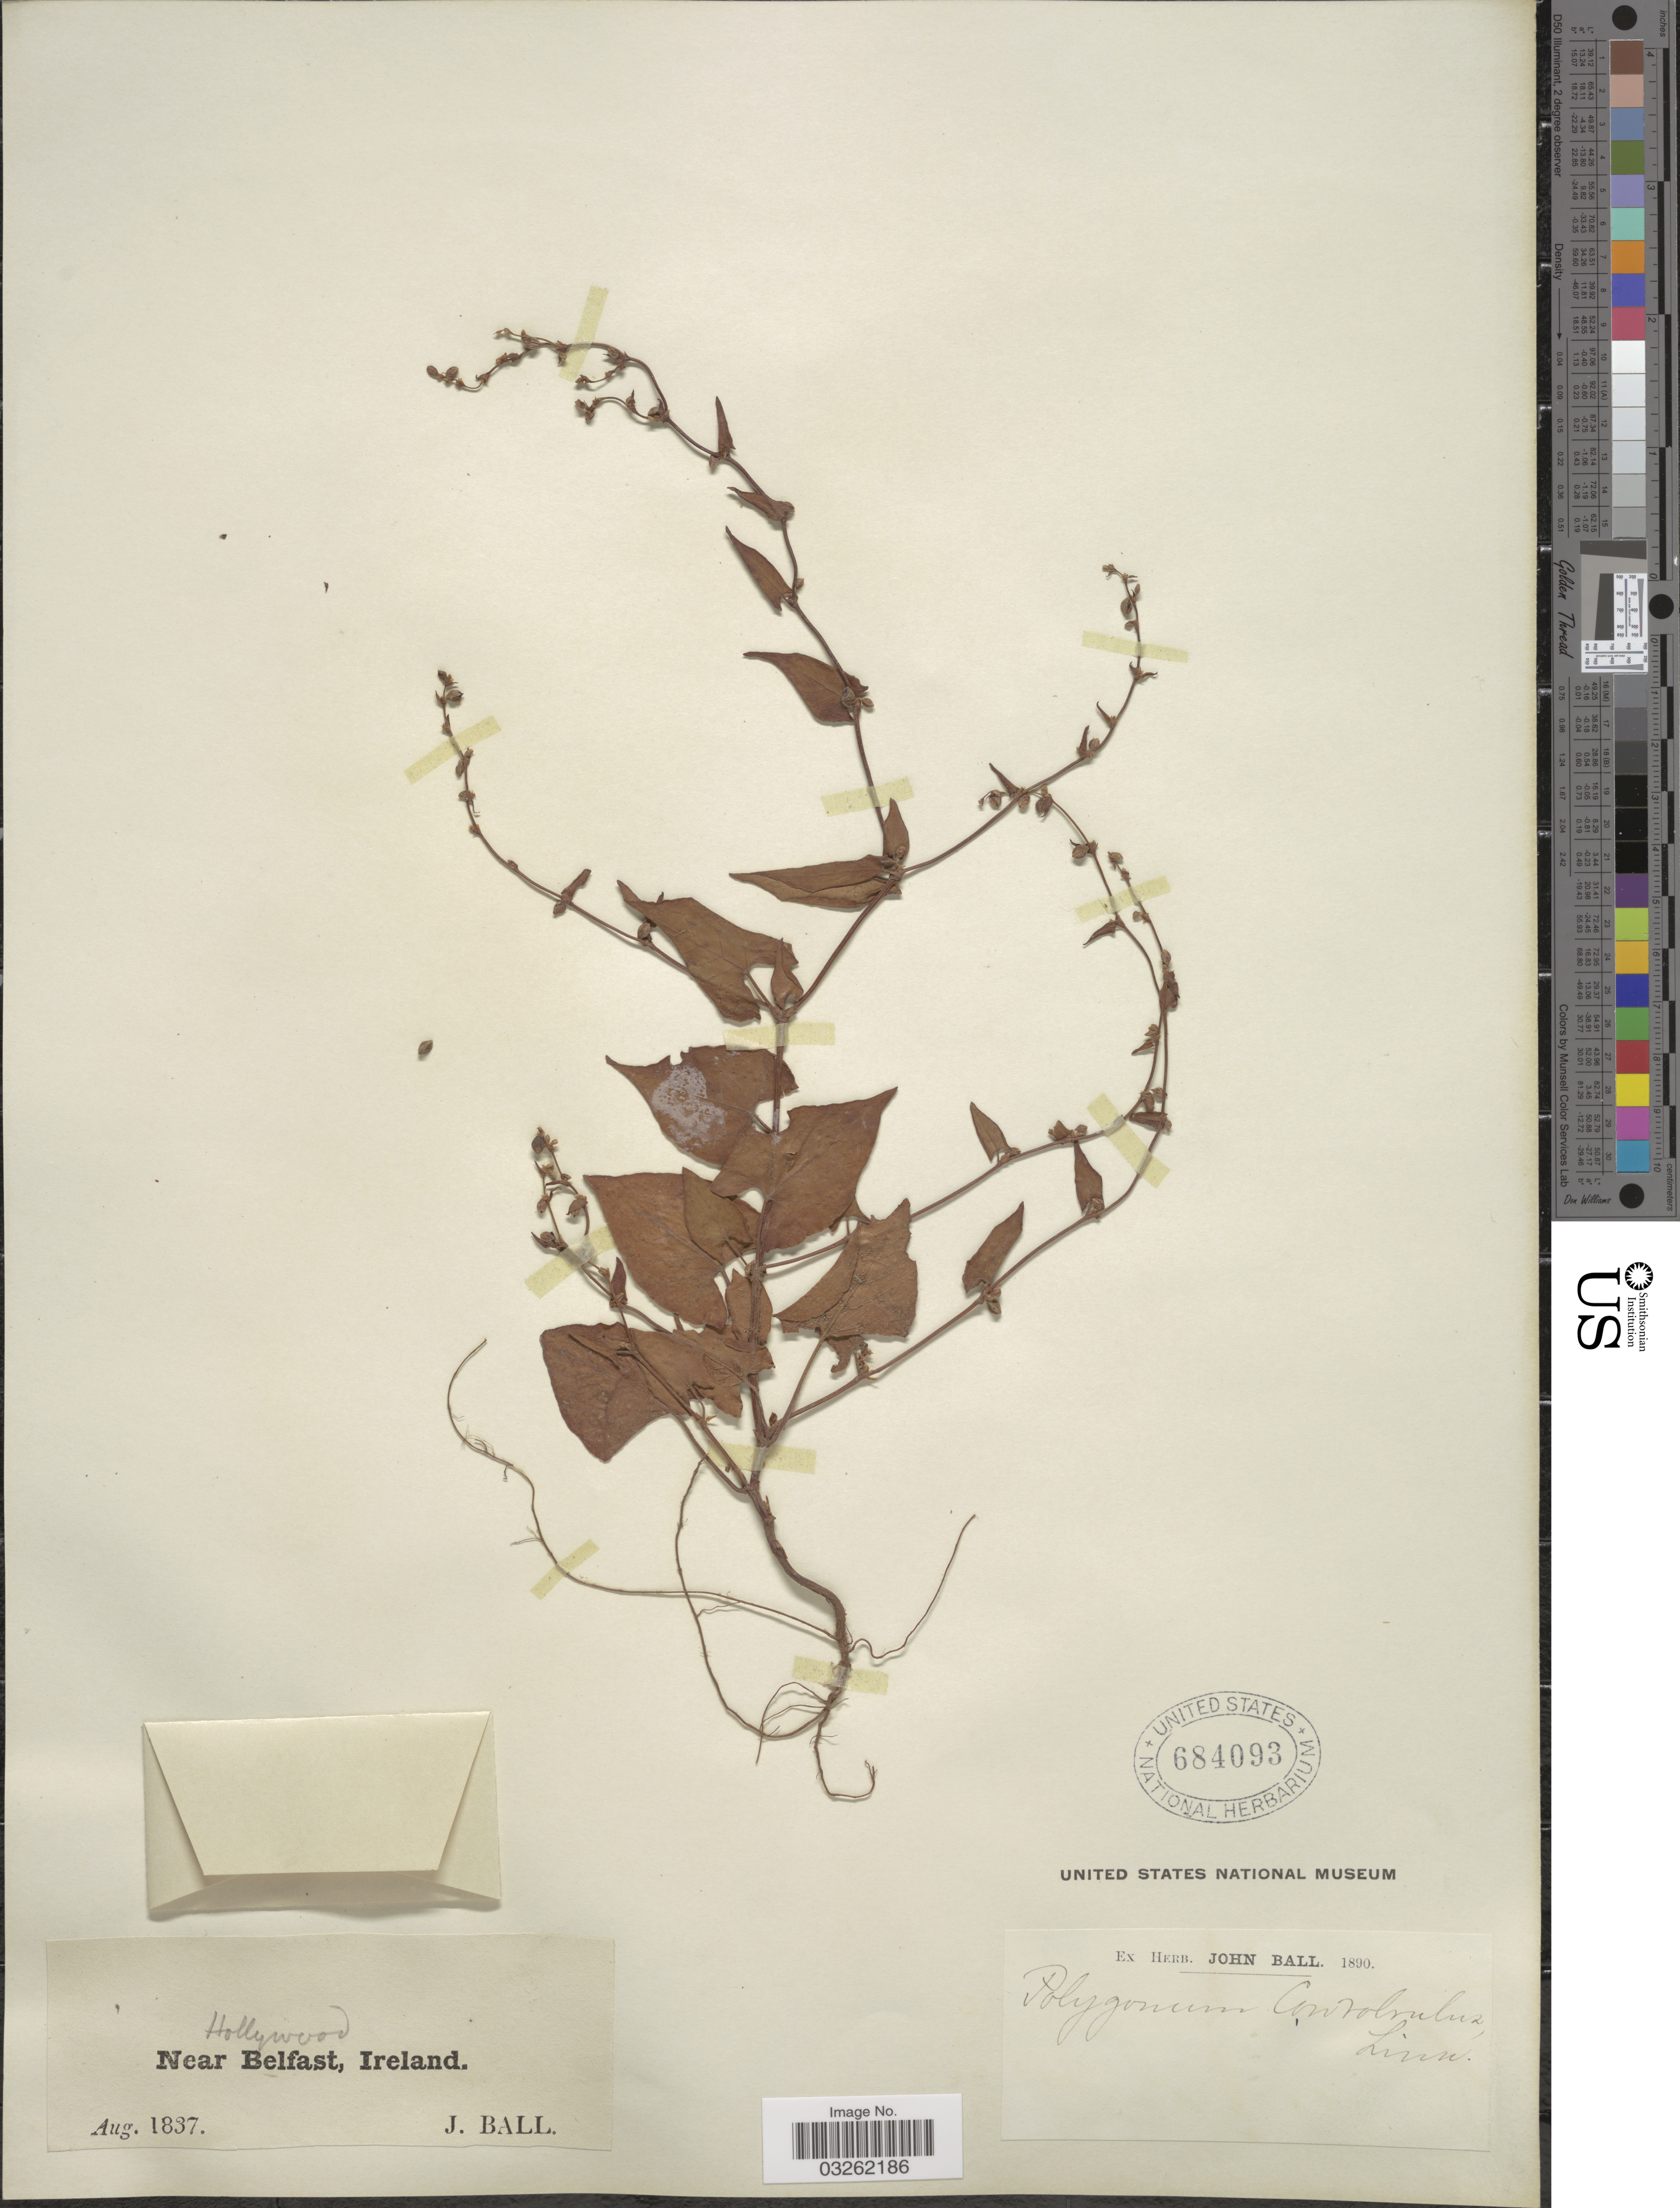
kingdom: Plantae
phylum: Tracheophyta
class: Magnoliopsida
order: Caryophyllales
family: Polygonaceae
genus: Fallopia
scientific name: Fallopia convolvulus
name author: (L.) Á. Löve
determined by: Strong, M. T., (US), Smithsonian Institution - National Museum of Natural History (UNITED STATES)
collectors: J. Ball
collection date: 1837-08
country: Ireland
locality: Hollywood. Near Belfast.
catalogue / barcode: US 684093